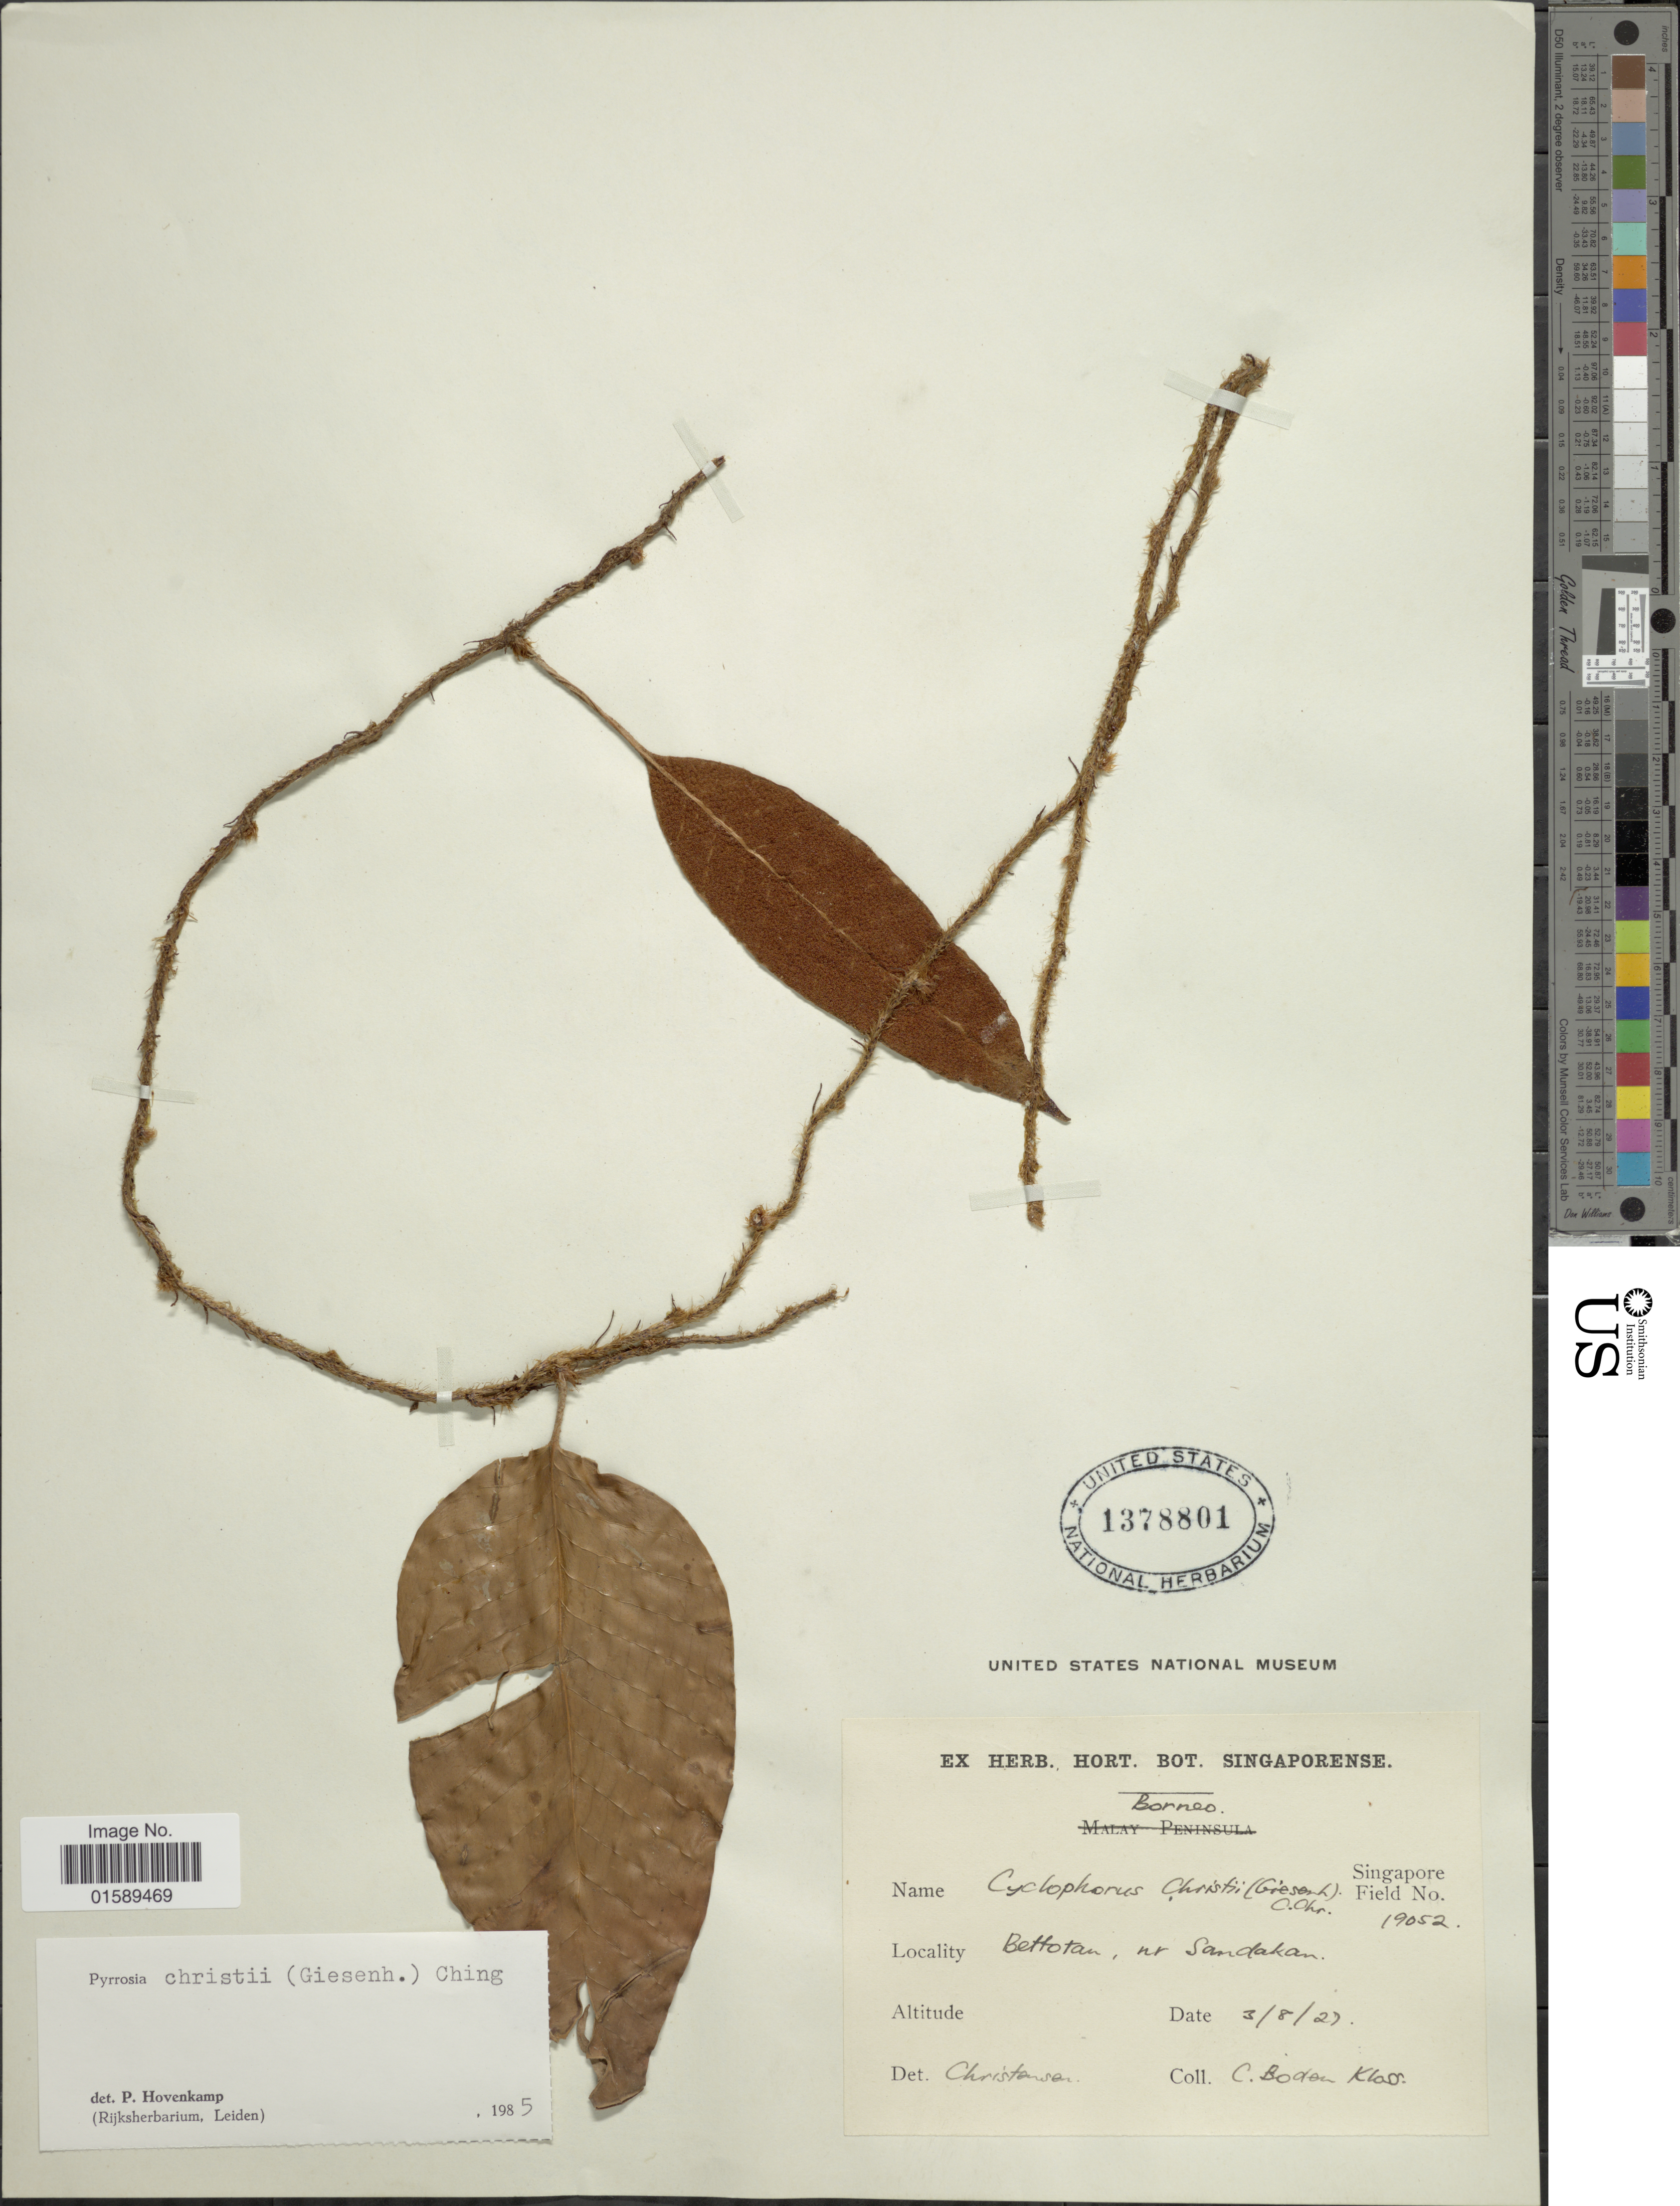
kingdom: Plantae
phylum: Tracheophyta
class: Polypodiopsida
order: Polypodiales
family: Polypodiaceae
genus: Pyrrosia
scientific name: Pyrrosia christii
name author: (Giesenh.) Ching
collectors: C. Boden-Kloss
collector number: Singpaore Field 19052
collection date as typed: Transcribed d/m/y: 3/8/27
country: Malaysia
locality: Borneo, Bettotan, nr Sandakan.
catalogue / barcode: US 1378801